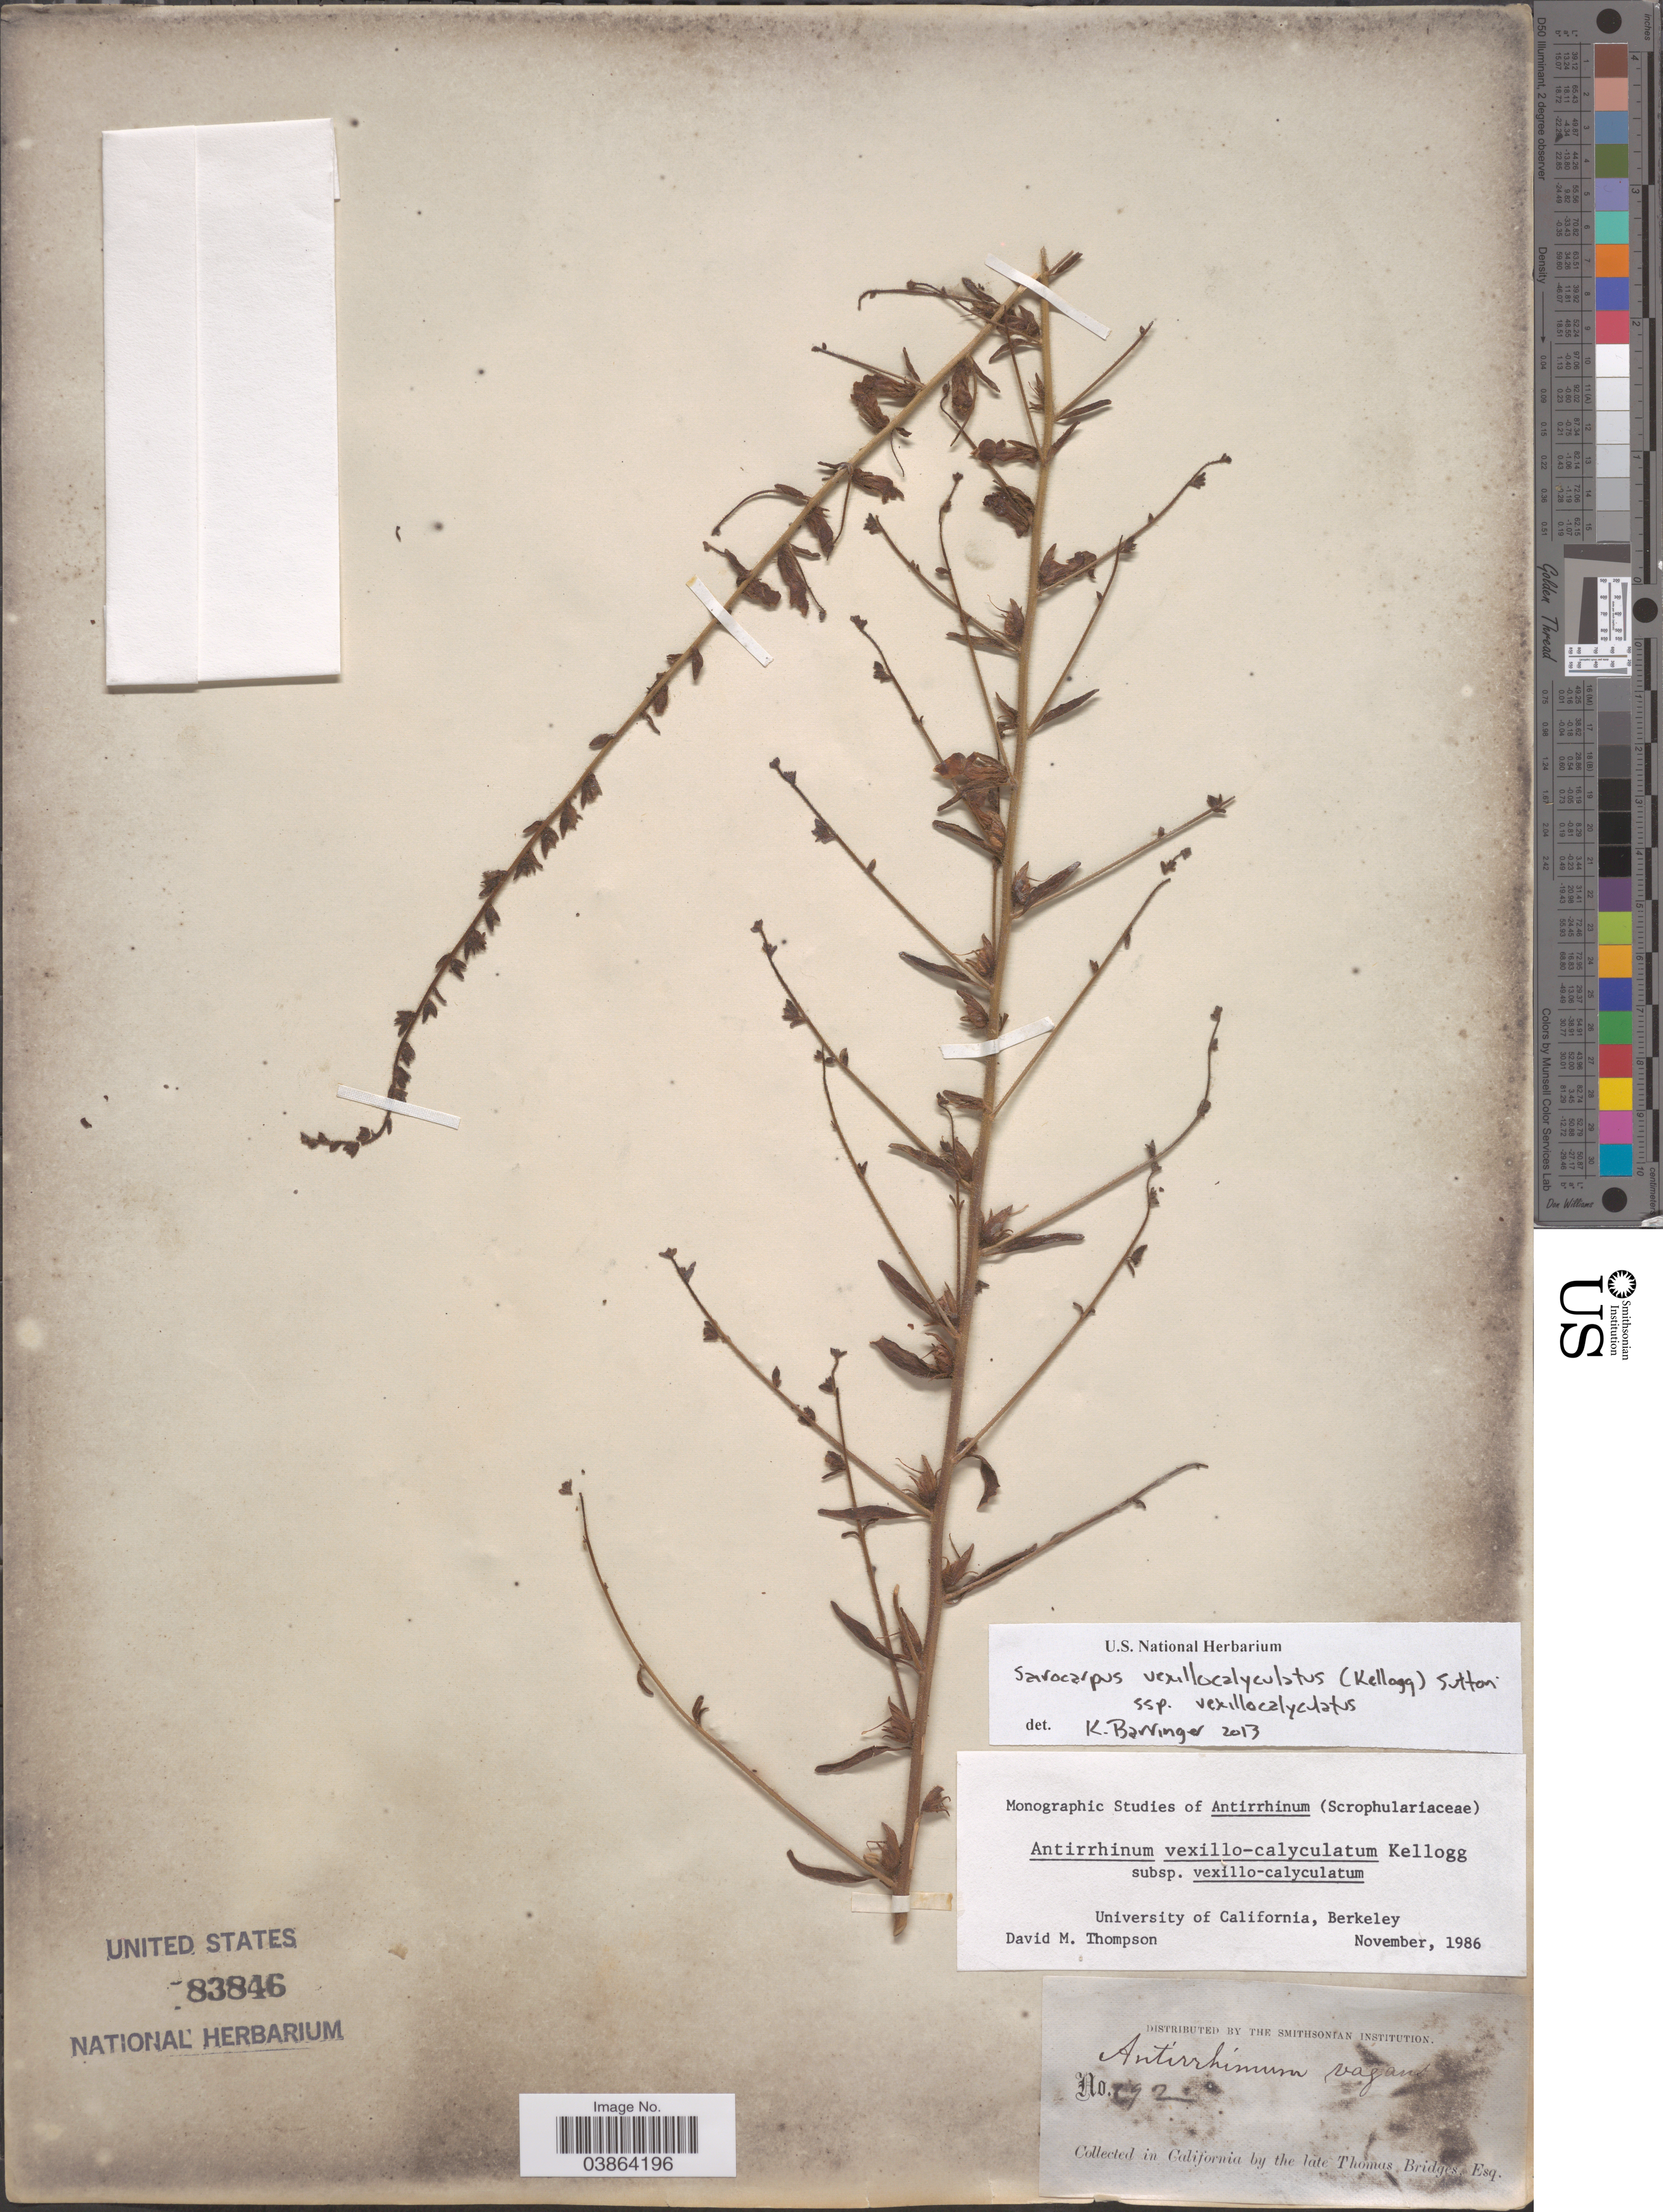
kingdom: Plantae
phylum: Tracheophyta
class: Magnoliopsida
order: Lamiales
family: Plantaginaceae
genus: Sairocarpus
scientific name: Sairocarpus vexillocalyculatus (Kellogg) D.A. Sutton subsp. vexillocalyculatus, ined. 2013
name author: (Kellogg) D.A. Sutton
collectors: T. Bridges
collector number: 192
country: United States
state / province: California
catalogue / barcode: US 83846